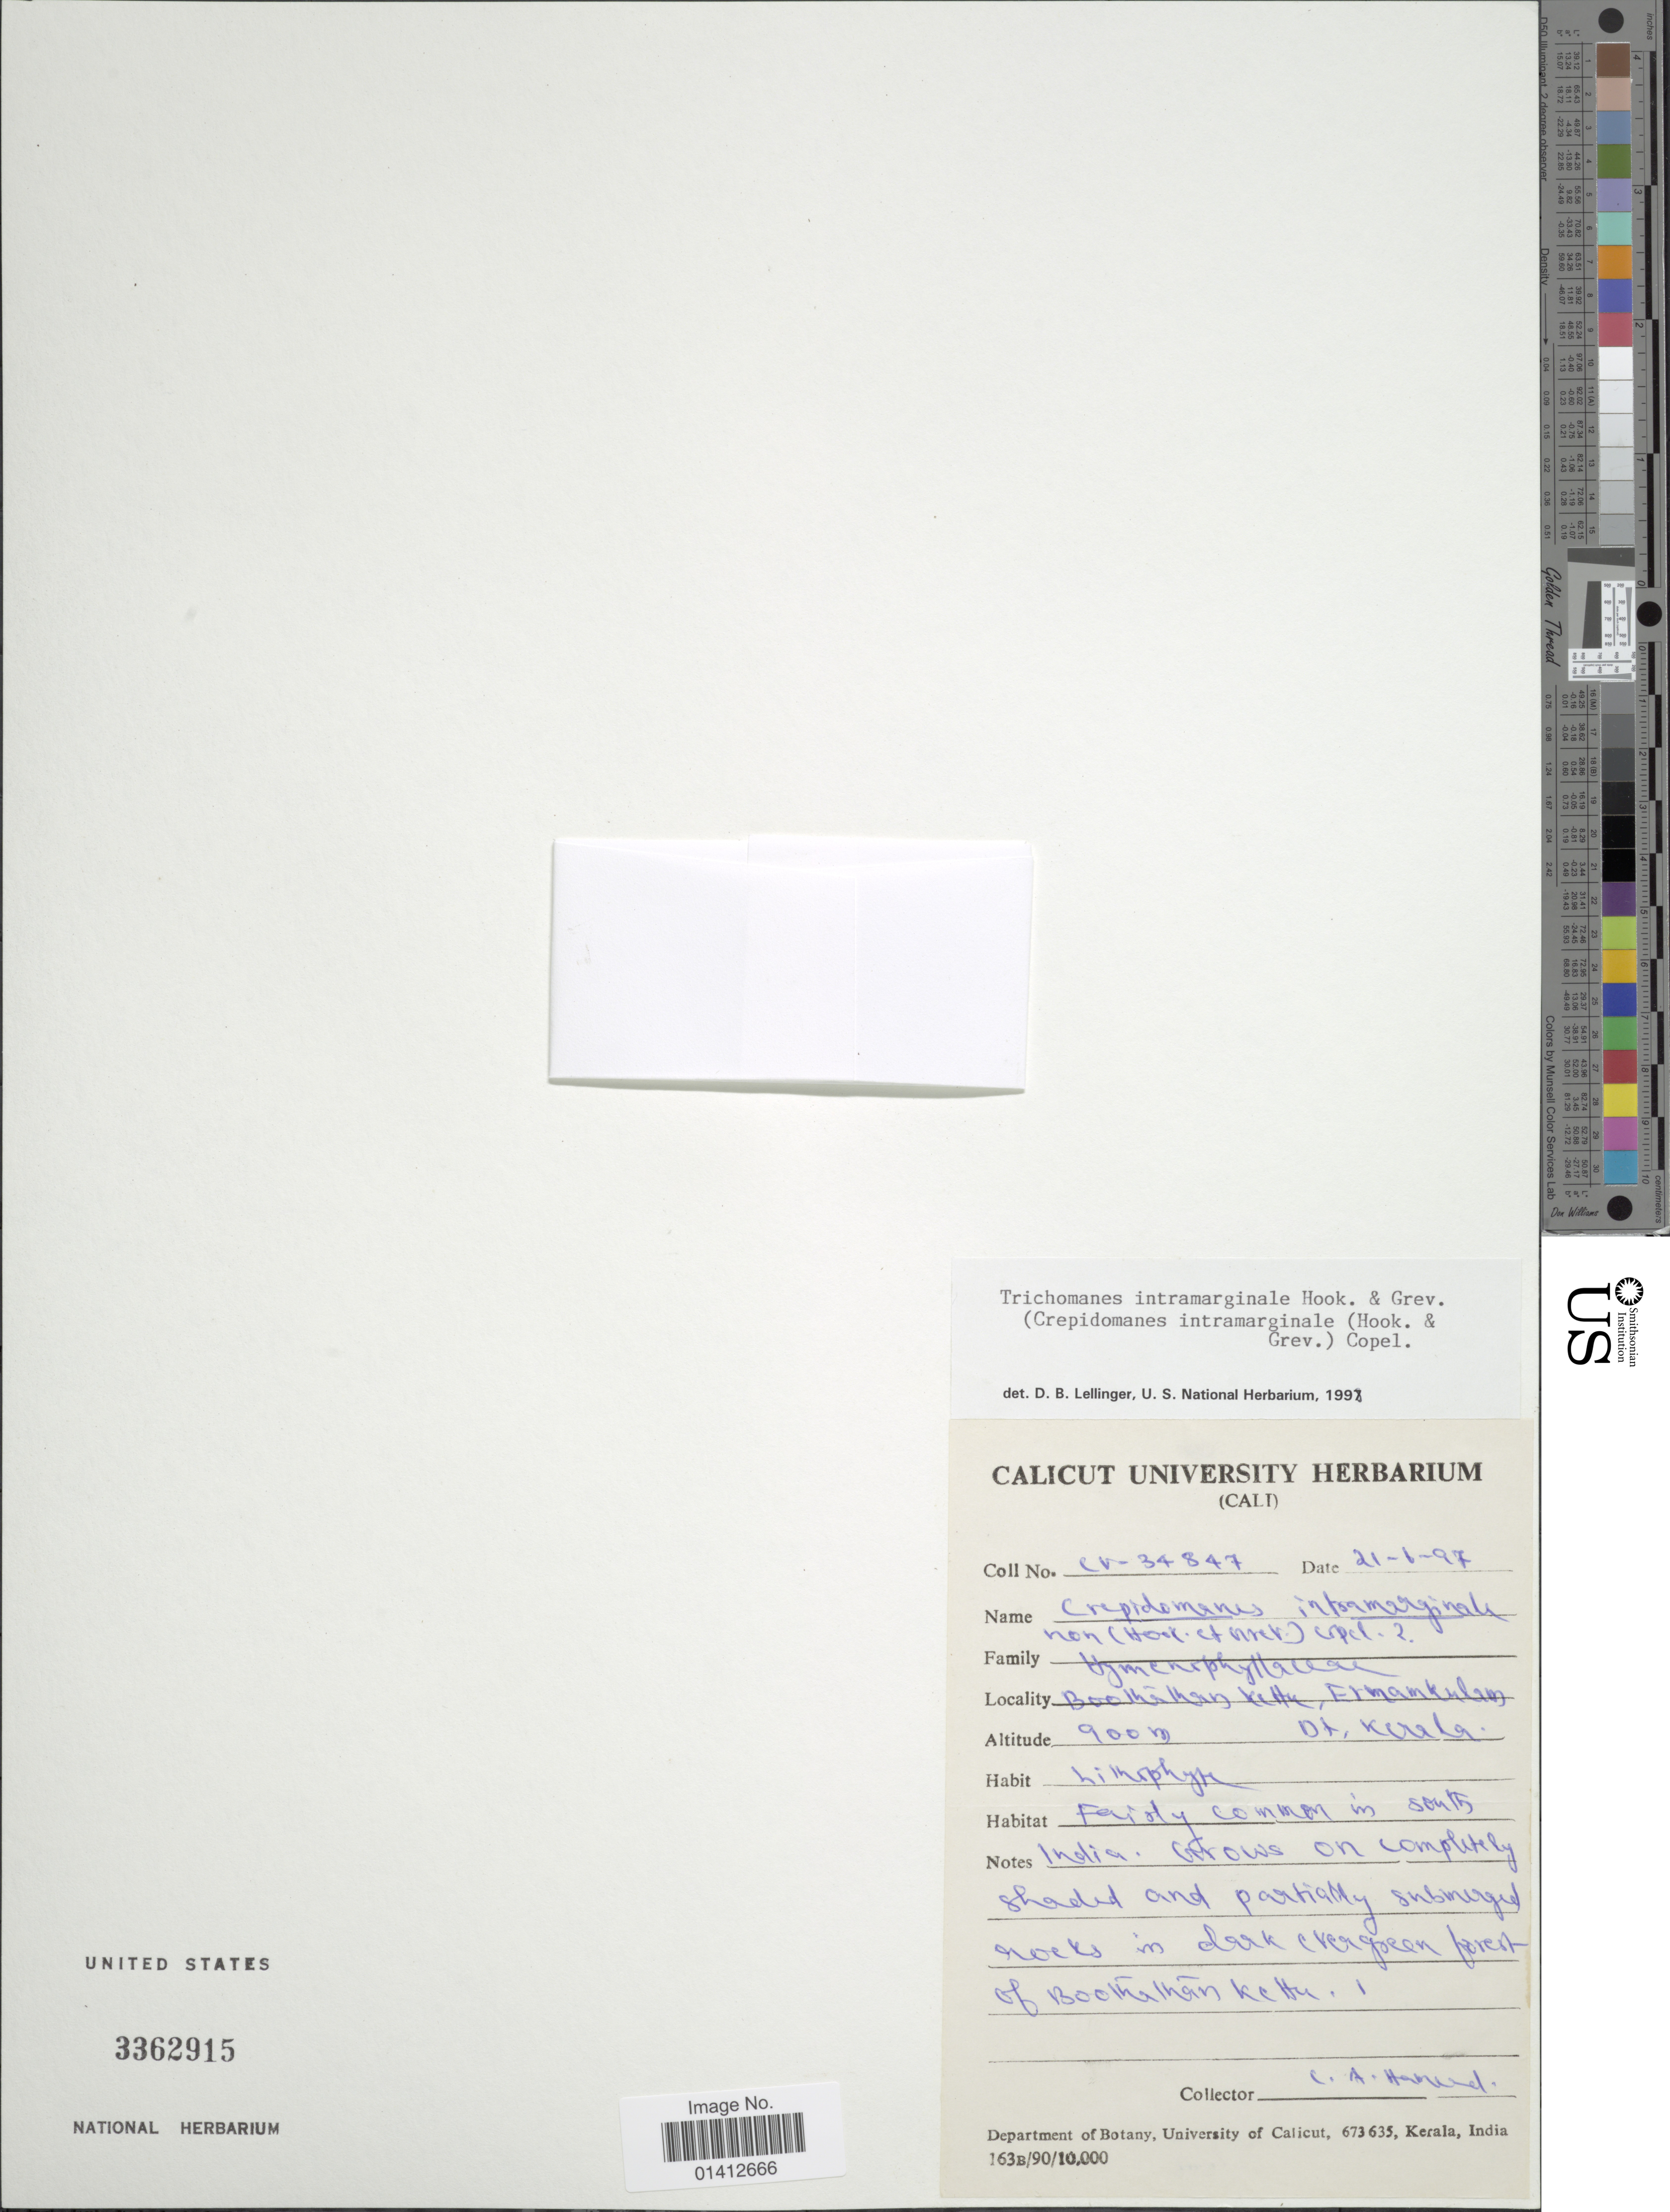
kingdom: Plantae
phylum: Tracheophyta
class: Polypodiopsida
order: Hymenophyllales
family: Hymenophyllaceae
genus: Crepidomanes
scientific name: Crepidomanes intramarginale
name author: (C. Presl) C. Presl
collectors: C. Hamud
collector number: CV-34847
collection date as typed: Transcribed d/m/y: 21/6/97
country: India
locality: Boothathan Kettu, Ernamkulan Dt, Kerala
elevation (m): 900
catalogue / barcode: US 3362915